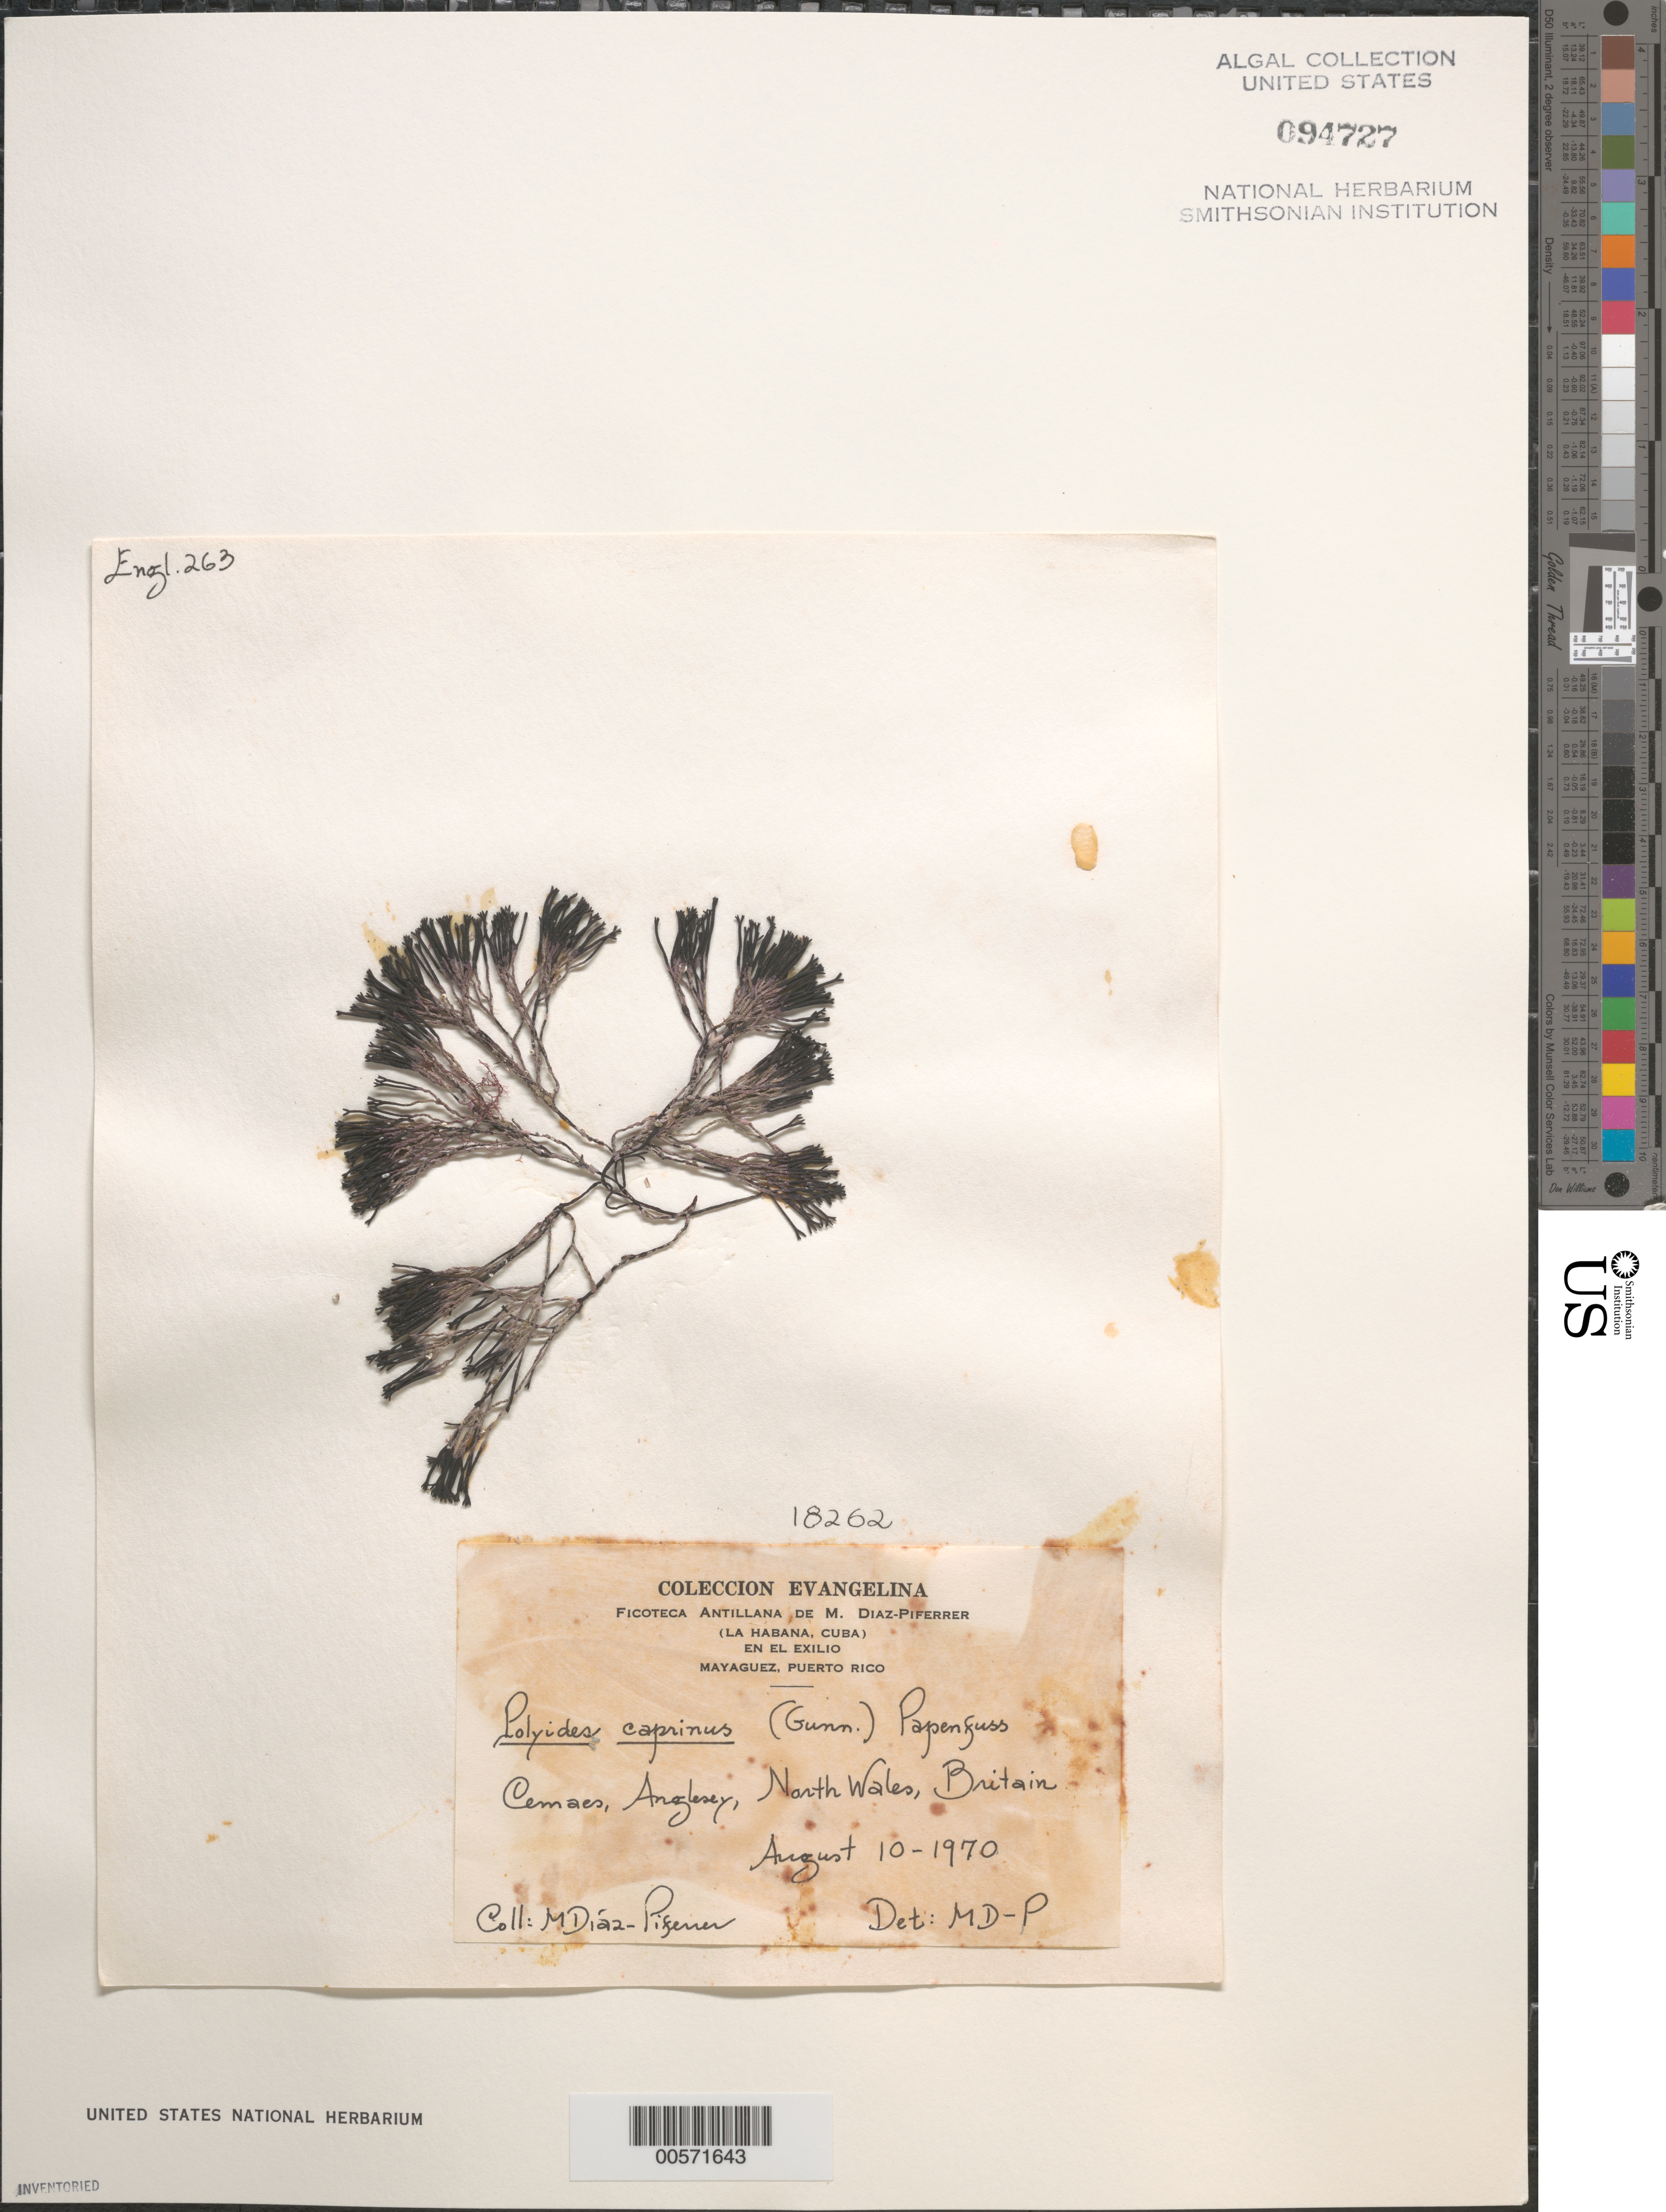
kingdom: Plantae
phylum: Rhodophyta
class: Florideophyceae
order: Gigartinales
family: Polyidaceae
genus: Polyides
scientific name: Polyides rotunda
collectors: M. Diaz-Piferrer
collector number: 18262 & ENGL. 263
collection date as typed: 10 Aug 1970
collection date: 1970-08-10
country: United Kingdom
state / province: Wales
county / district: Gwynedd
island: Anglesey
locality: Cemaes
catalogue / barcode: US 94727